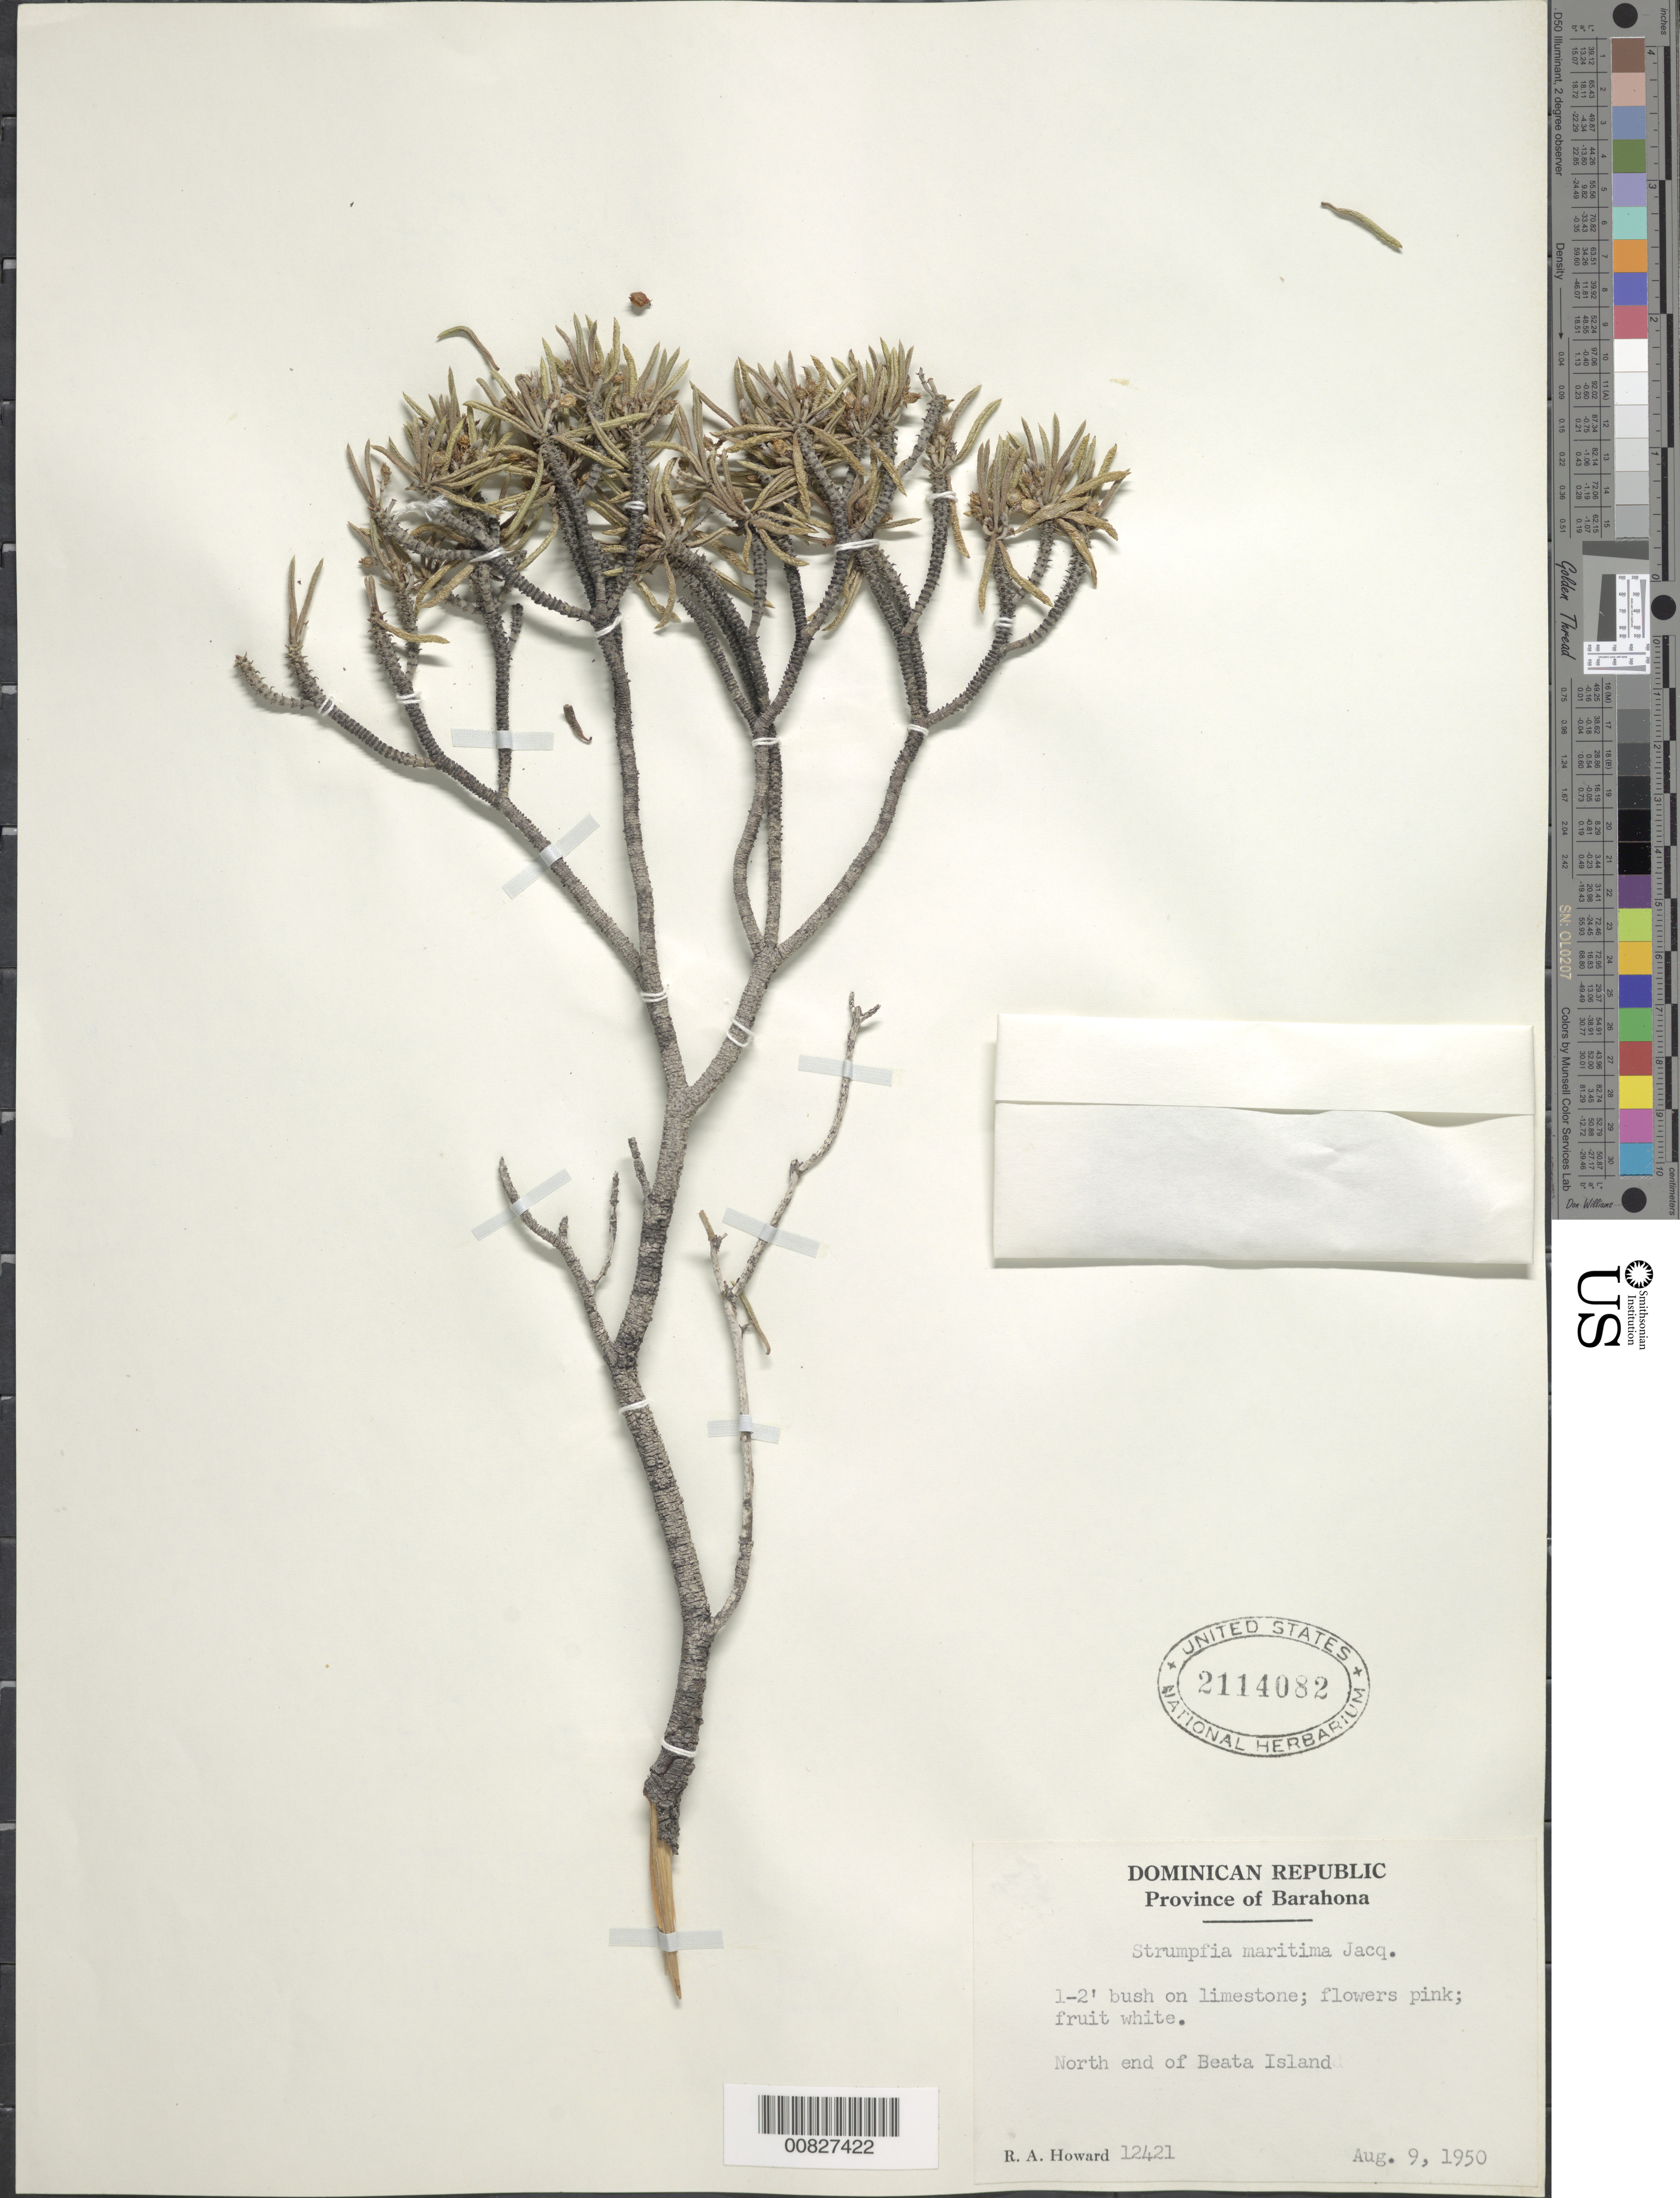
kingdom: Plantae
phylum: Tracheophyta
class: Magnoliopsida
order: Gentianales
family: Rubiaceae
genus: Strumpfia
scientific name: Strumpfia maritima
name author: Jacq.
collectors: R. A. Howard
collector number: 12421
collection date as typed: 09 Aug 1950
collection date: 1950-08-09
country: Dominican Republic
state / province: Barahona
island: Isla Beata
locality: North end of Island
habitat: On limestone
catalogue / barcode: US 2114082